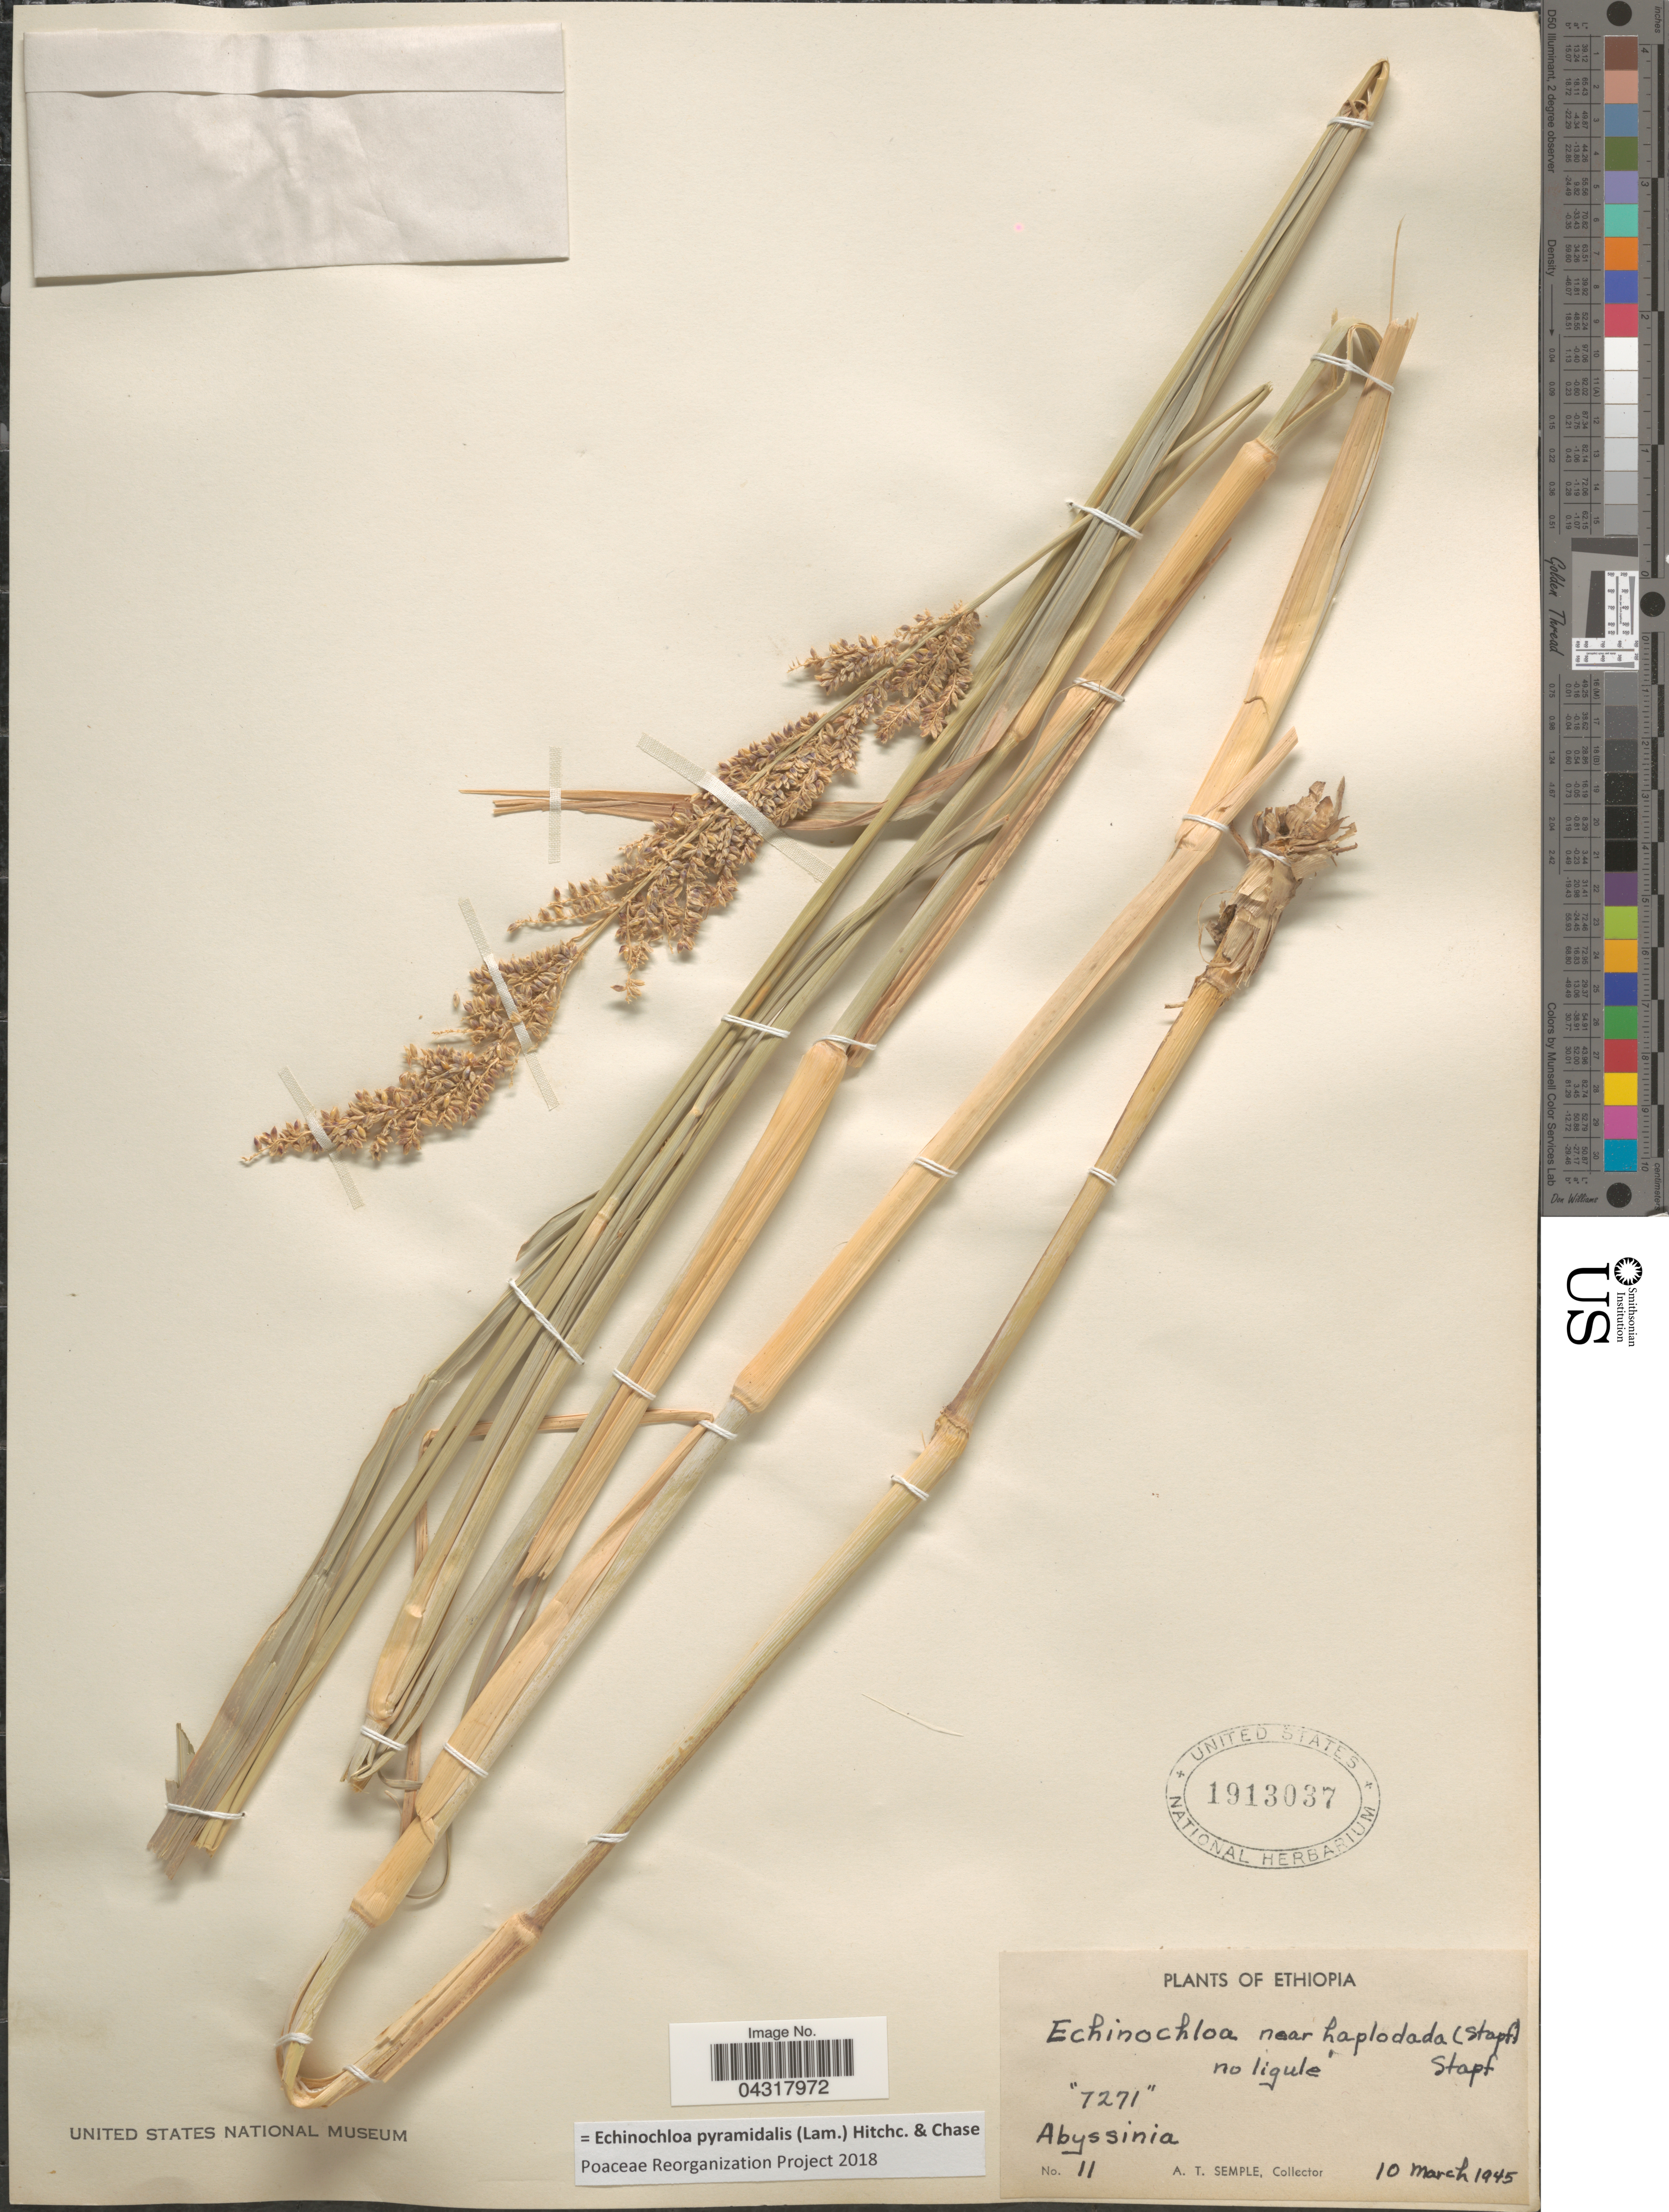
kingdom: Plantae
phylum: Tracheophyta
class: Liliopsida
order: Poales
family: Poaceae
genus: Echinochloa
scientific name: Echinochloa pyramidalis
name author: (Lam.) Hitchc. & Chase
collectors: A. Semple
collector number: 11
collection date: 1945-03-10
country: Ethiopia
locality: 7271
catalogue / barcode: US 1913037